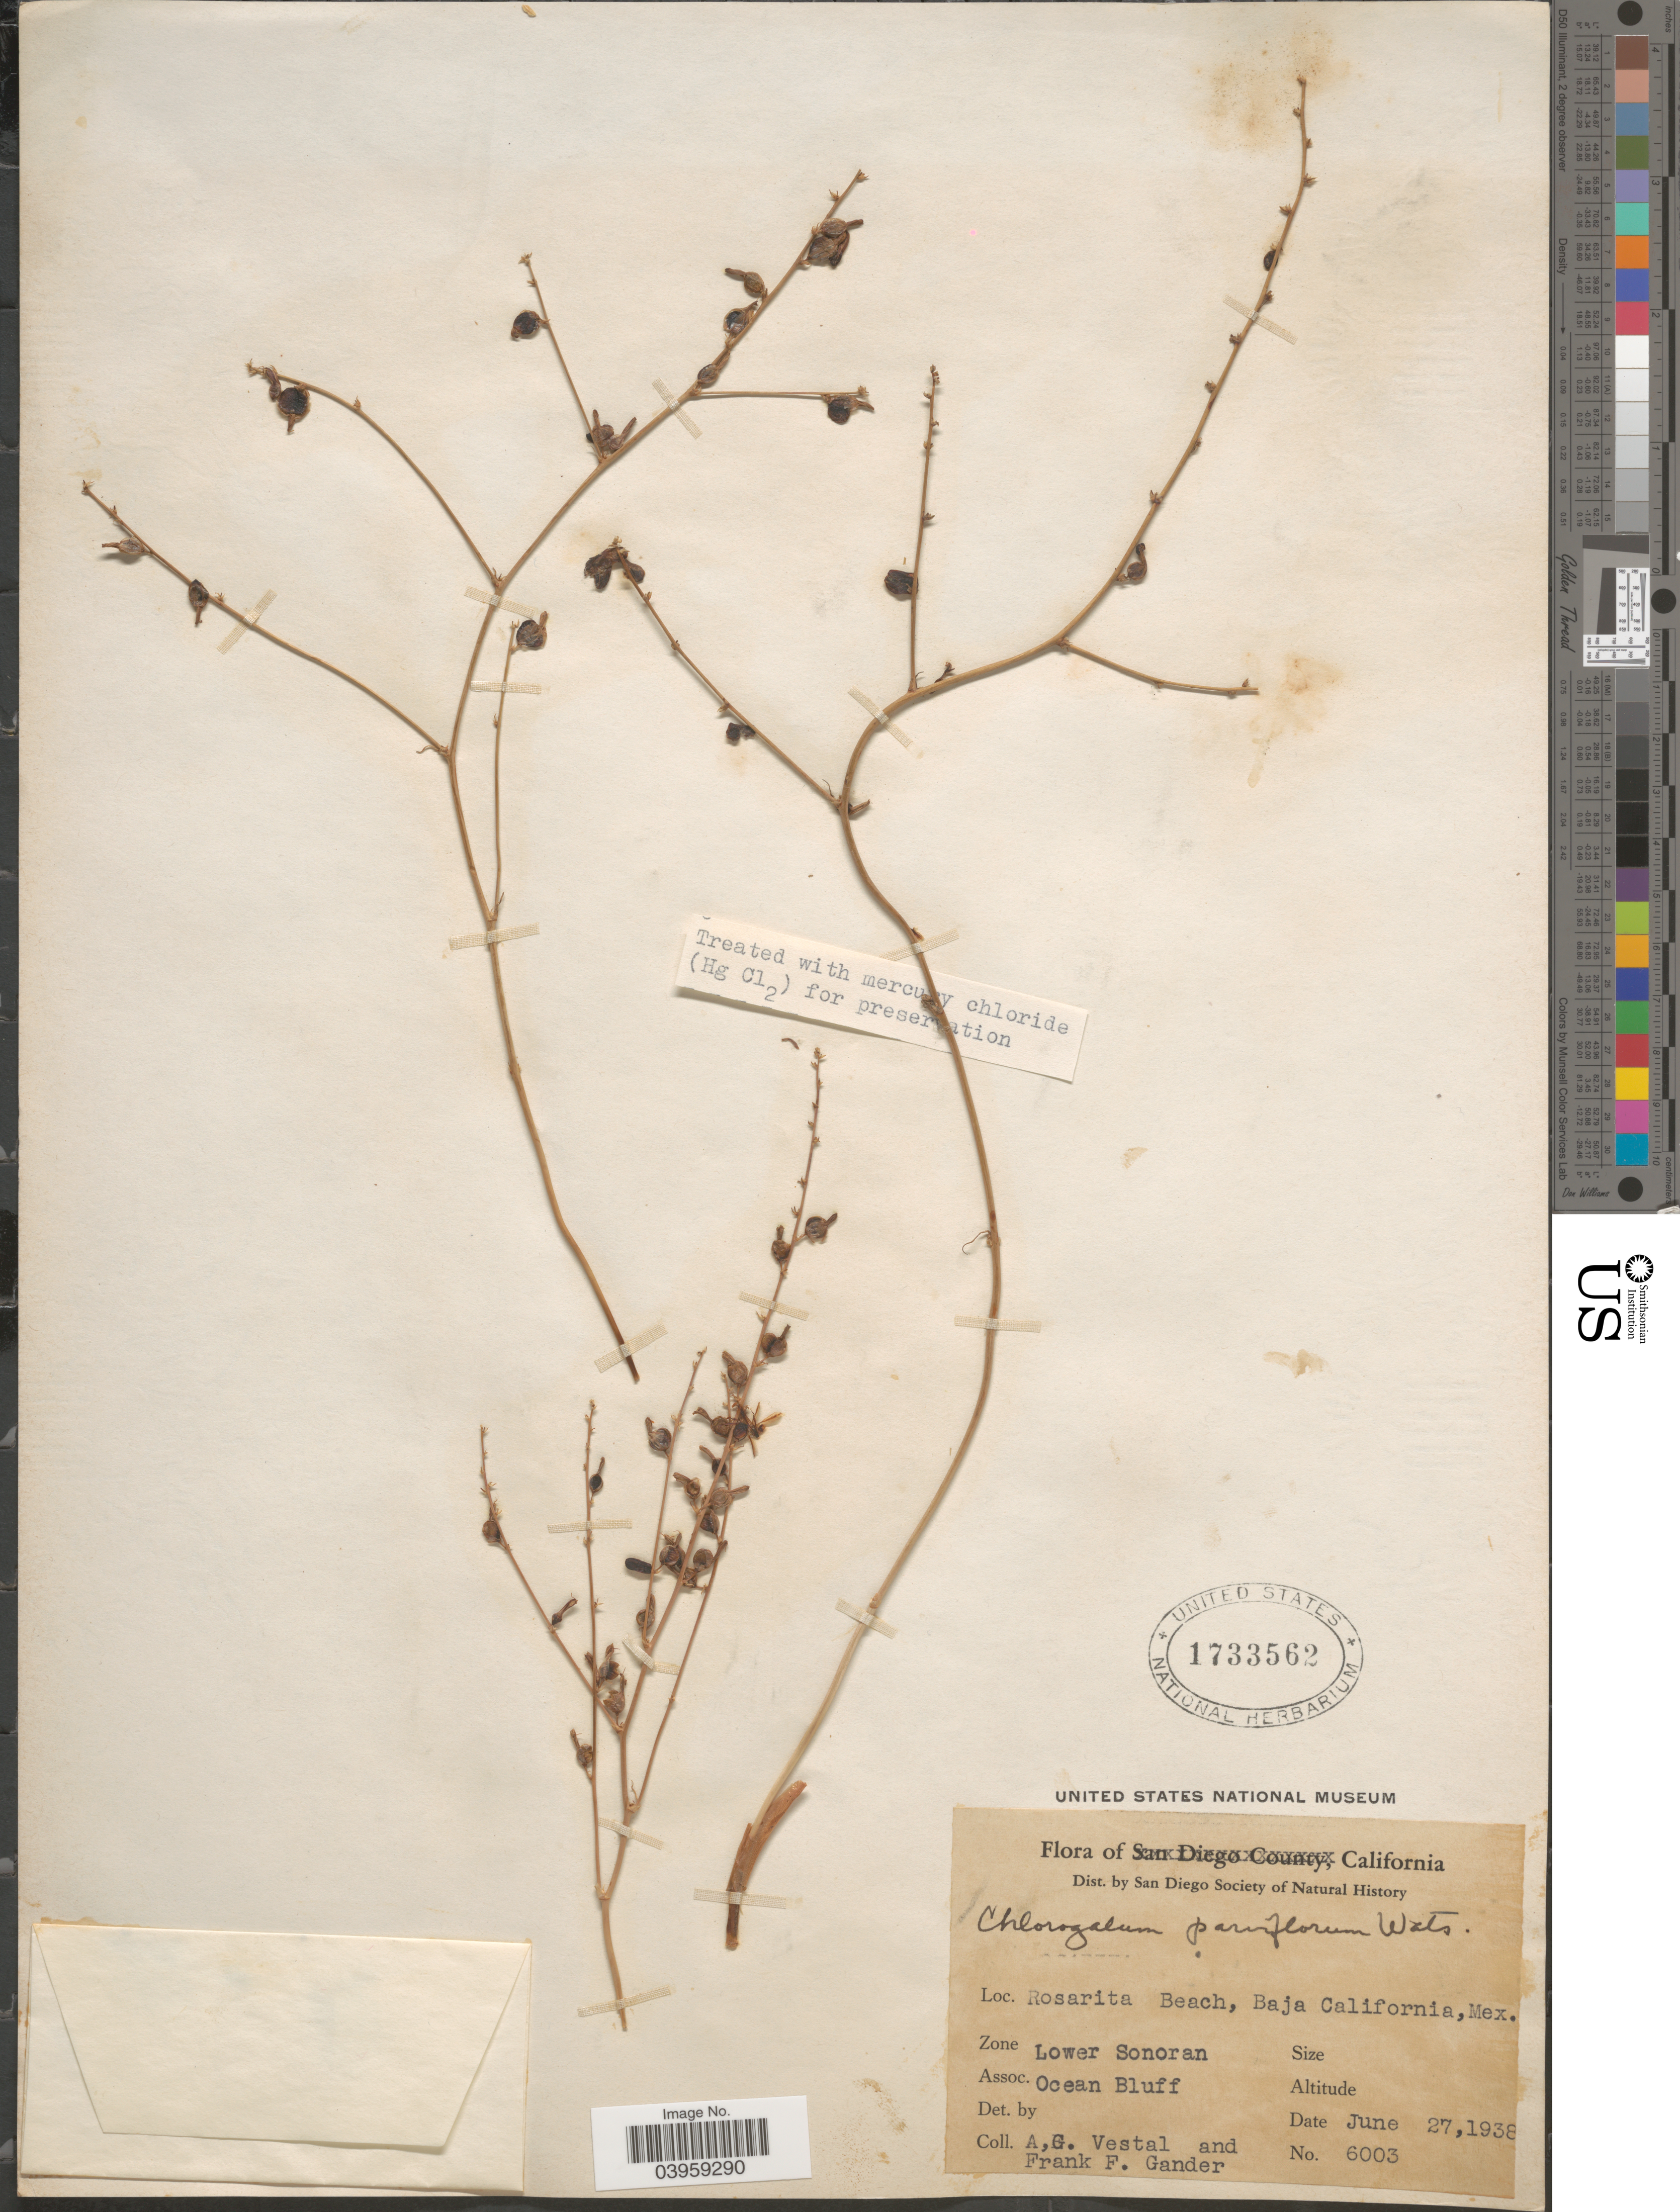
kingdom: Plantae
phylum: Tracheophyta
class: Liliopsida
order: Asparagales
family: Asparagaceae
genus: Chlorogalum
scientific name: Chlorogalum parviflorum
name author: S. Watson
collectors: A. Vestal & F. Gander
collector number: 6003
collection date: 1938-06-27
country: Mexico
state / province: Baja California Norte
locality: Rosarita Beach. Zone Lower Sonoran. Assoc. Ocean Bluff.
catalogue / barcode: US 1733562